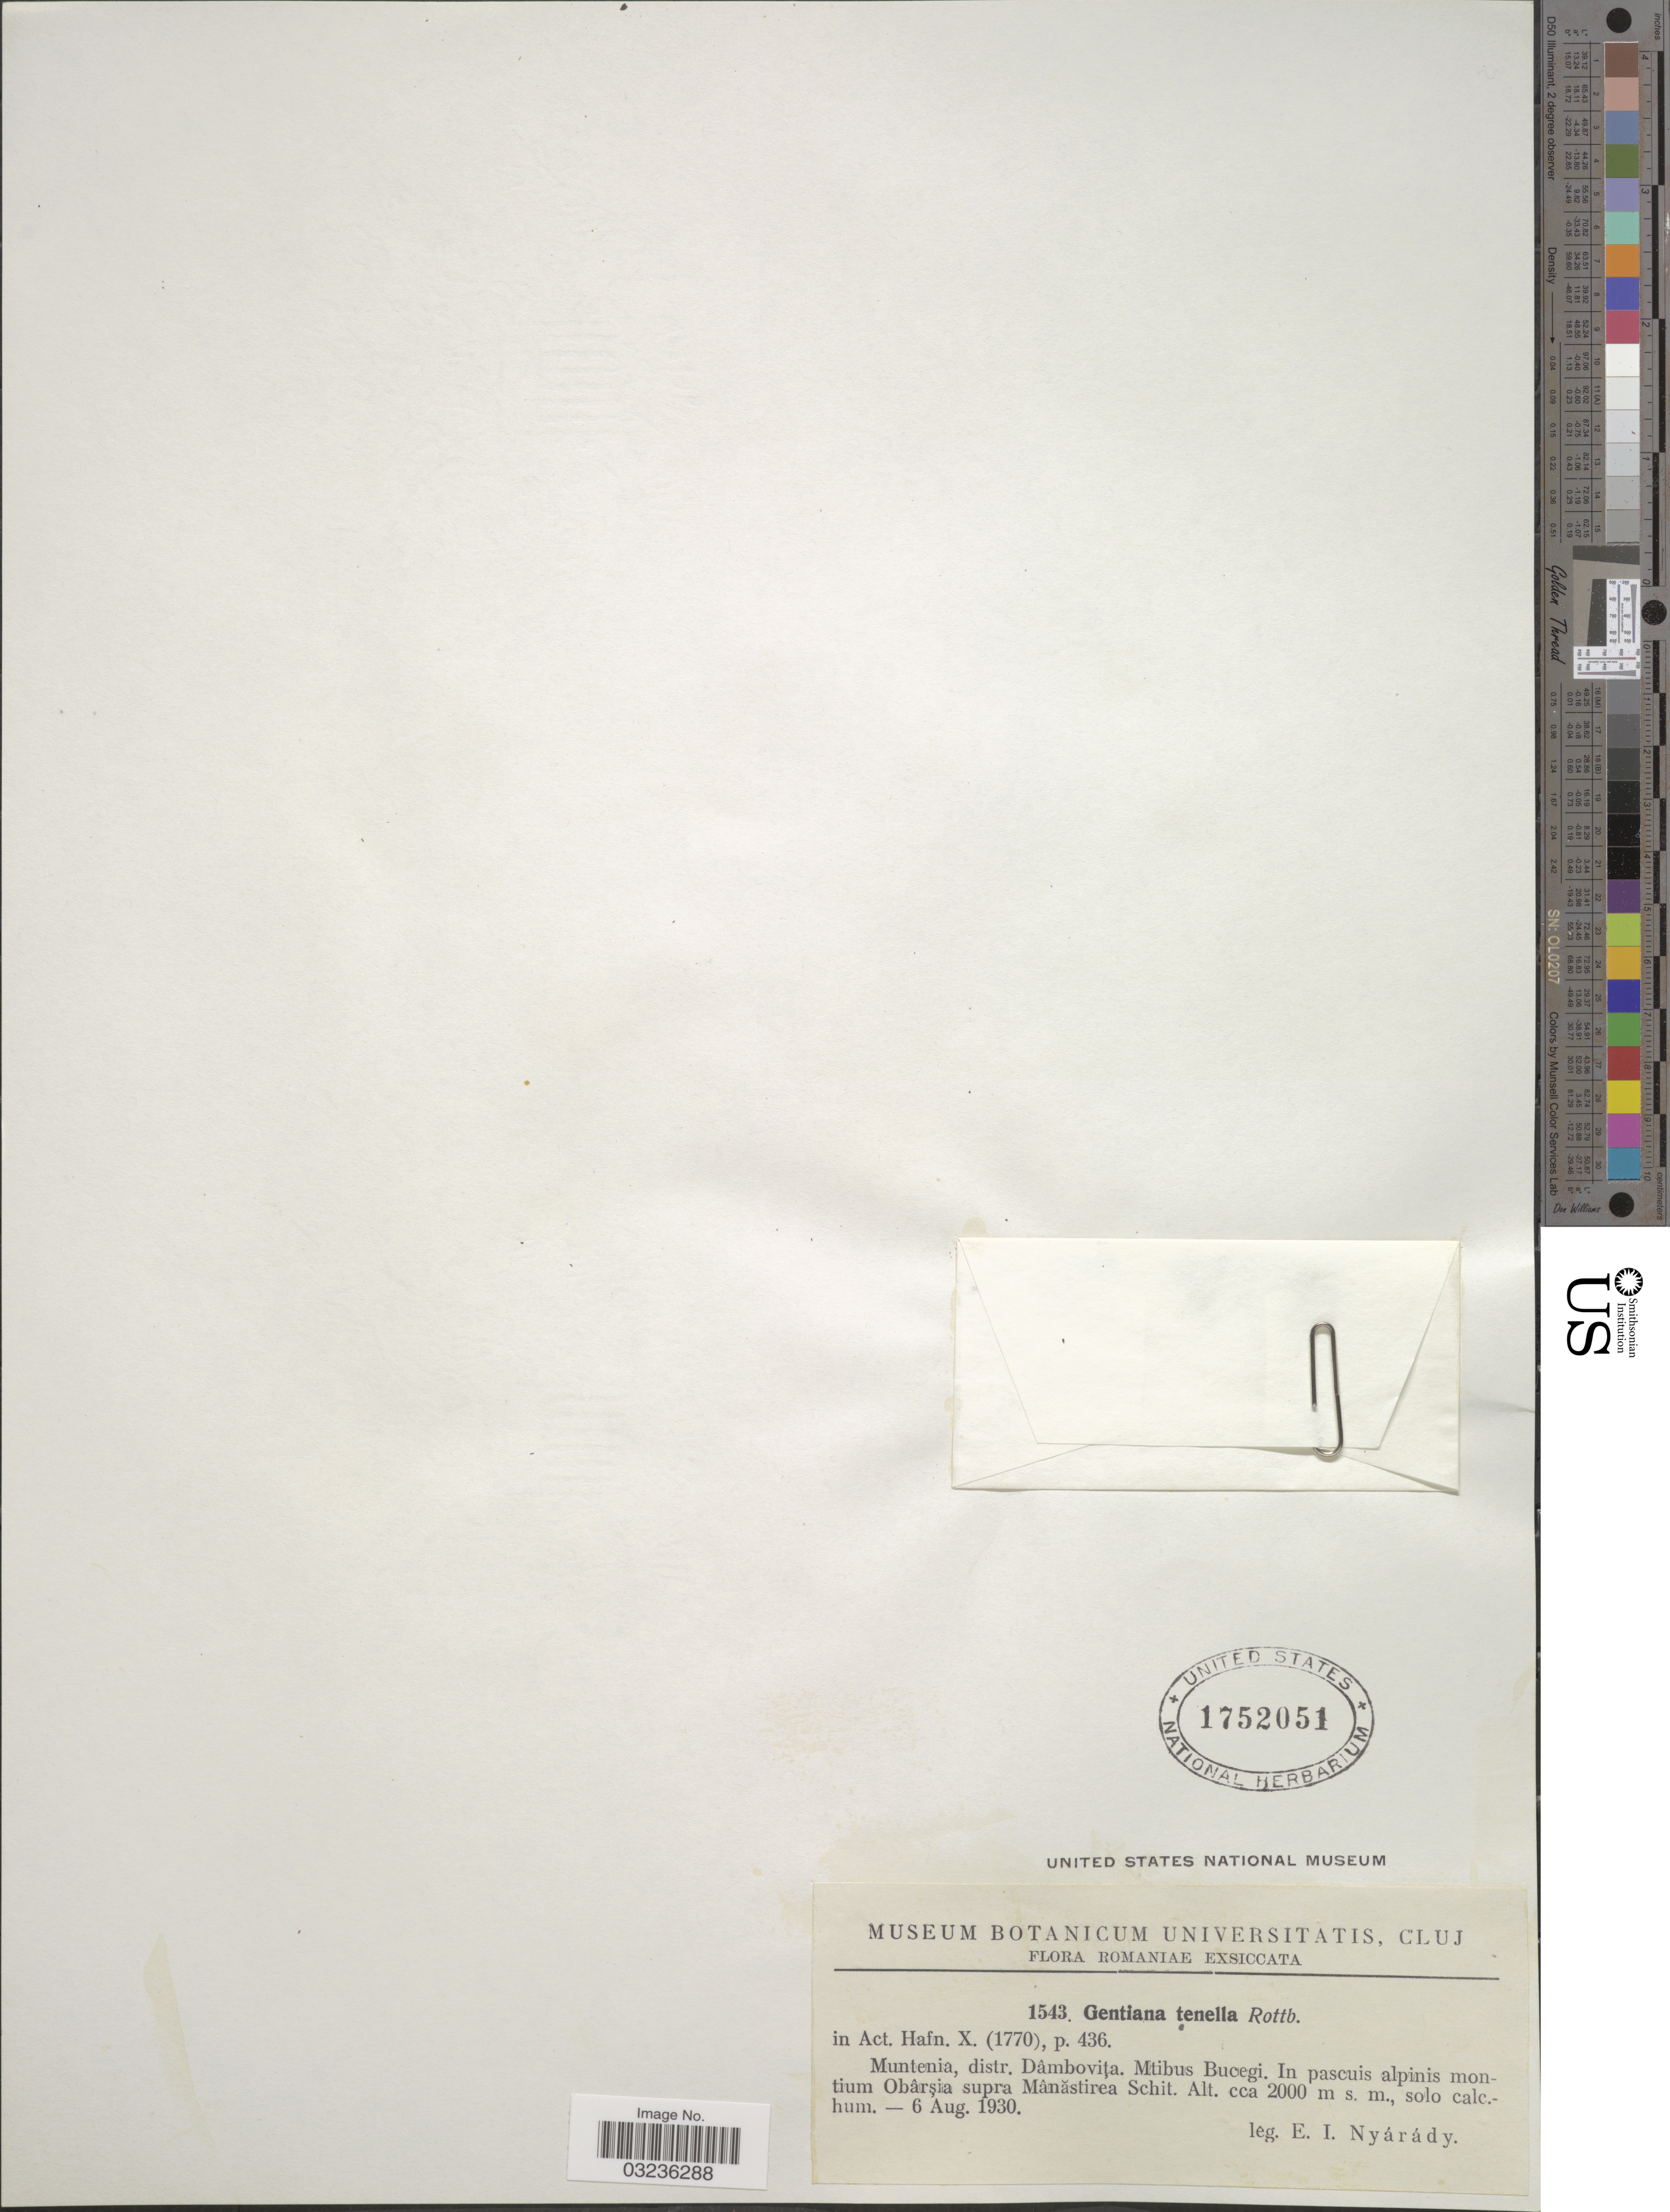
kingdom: Plantae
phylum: Tracheophyta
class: Magnoliopsida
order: Gentianales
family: Gentianaceae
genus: Gentiana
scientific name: Gentiana tenella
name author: Rottb.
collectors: E. Nyárády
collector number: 1543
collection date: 1930-08-06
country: Romania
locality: Muntenia, distr. Dâmbovita. Mtibus Bucegi. In pascuis alpinis montium Obârsia supra Mânâstirea Schit.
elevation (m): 2000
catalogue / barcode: US 1752051